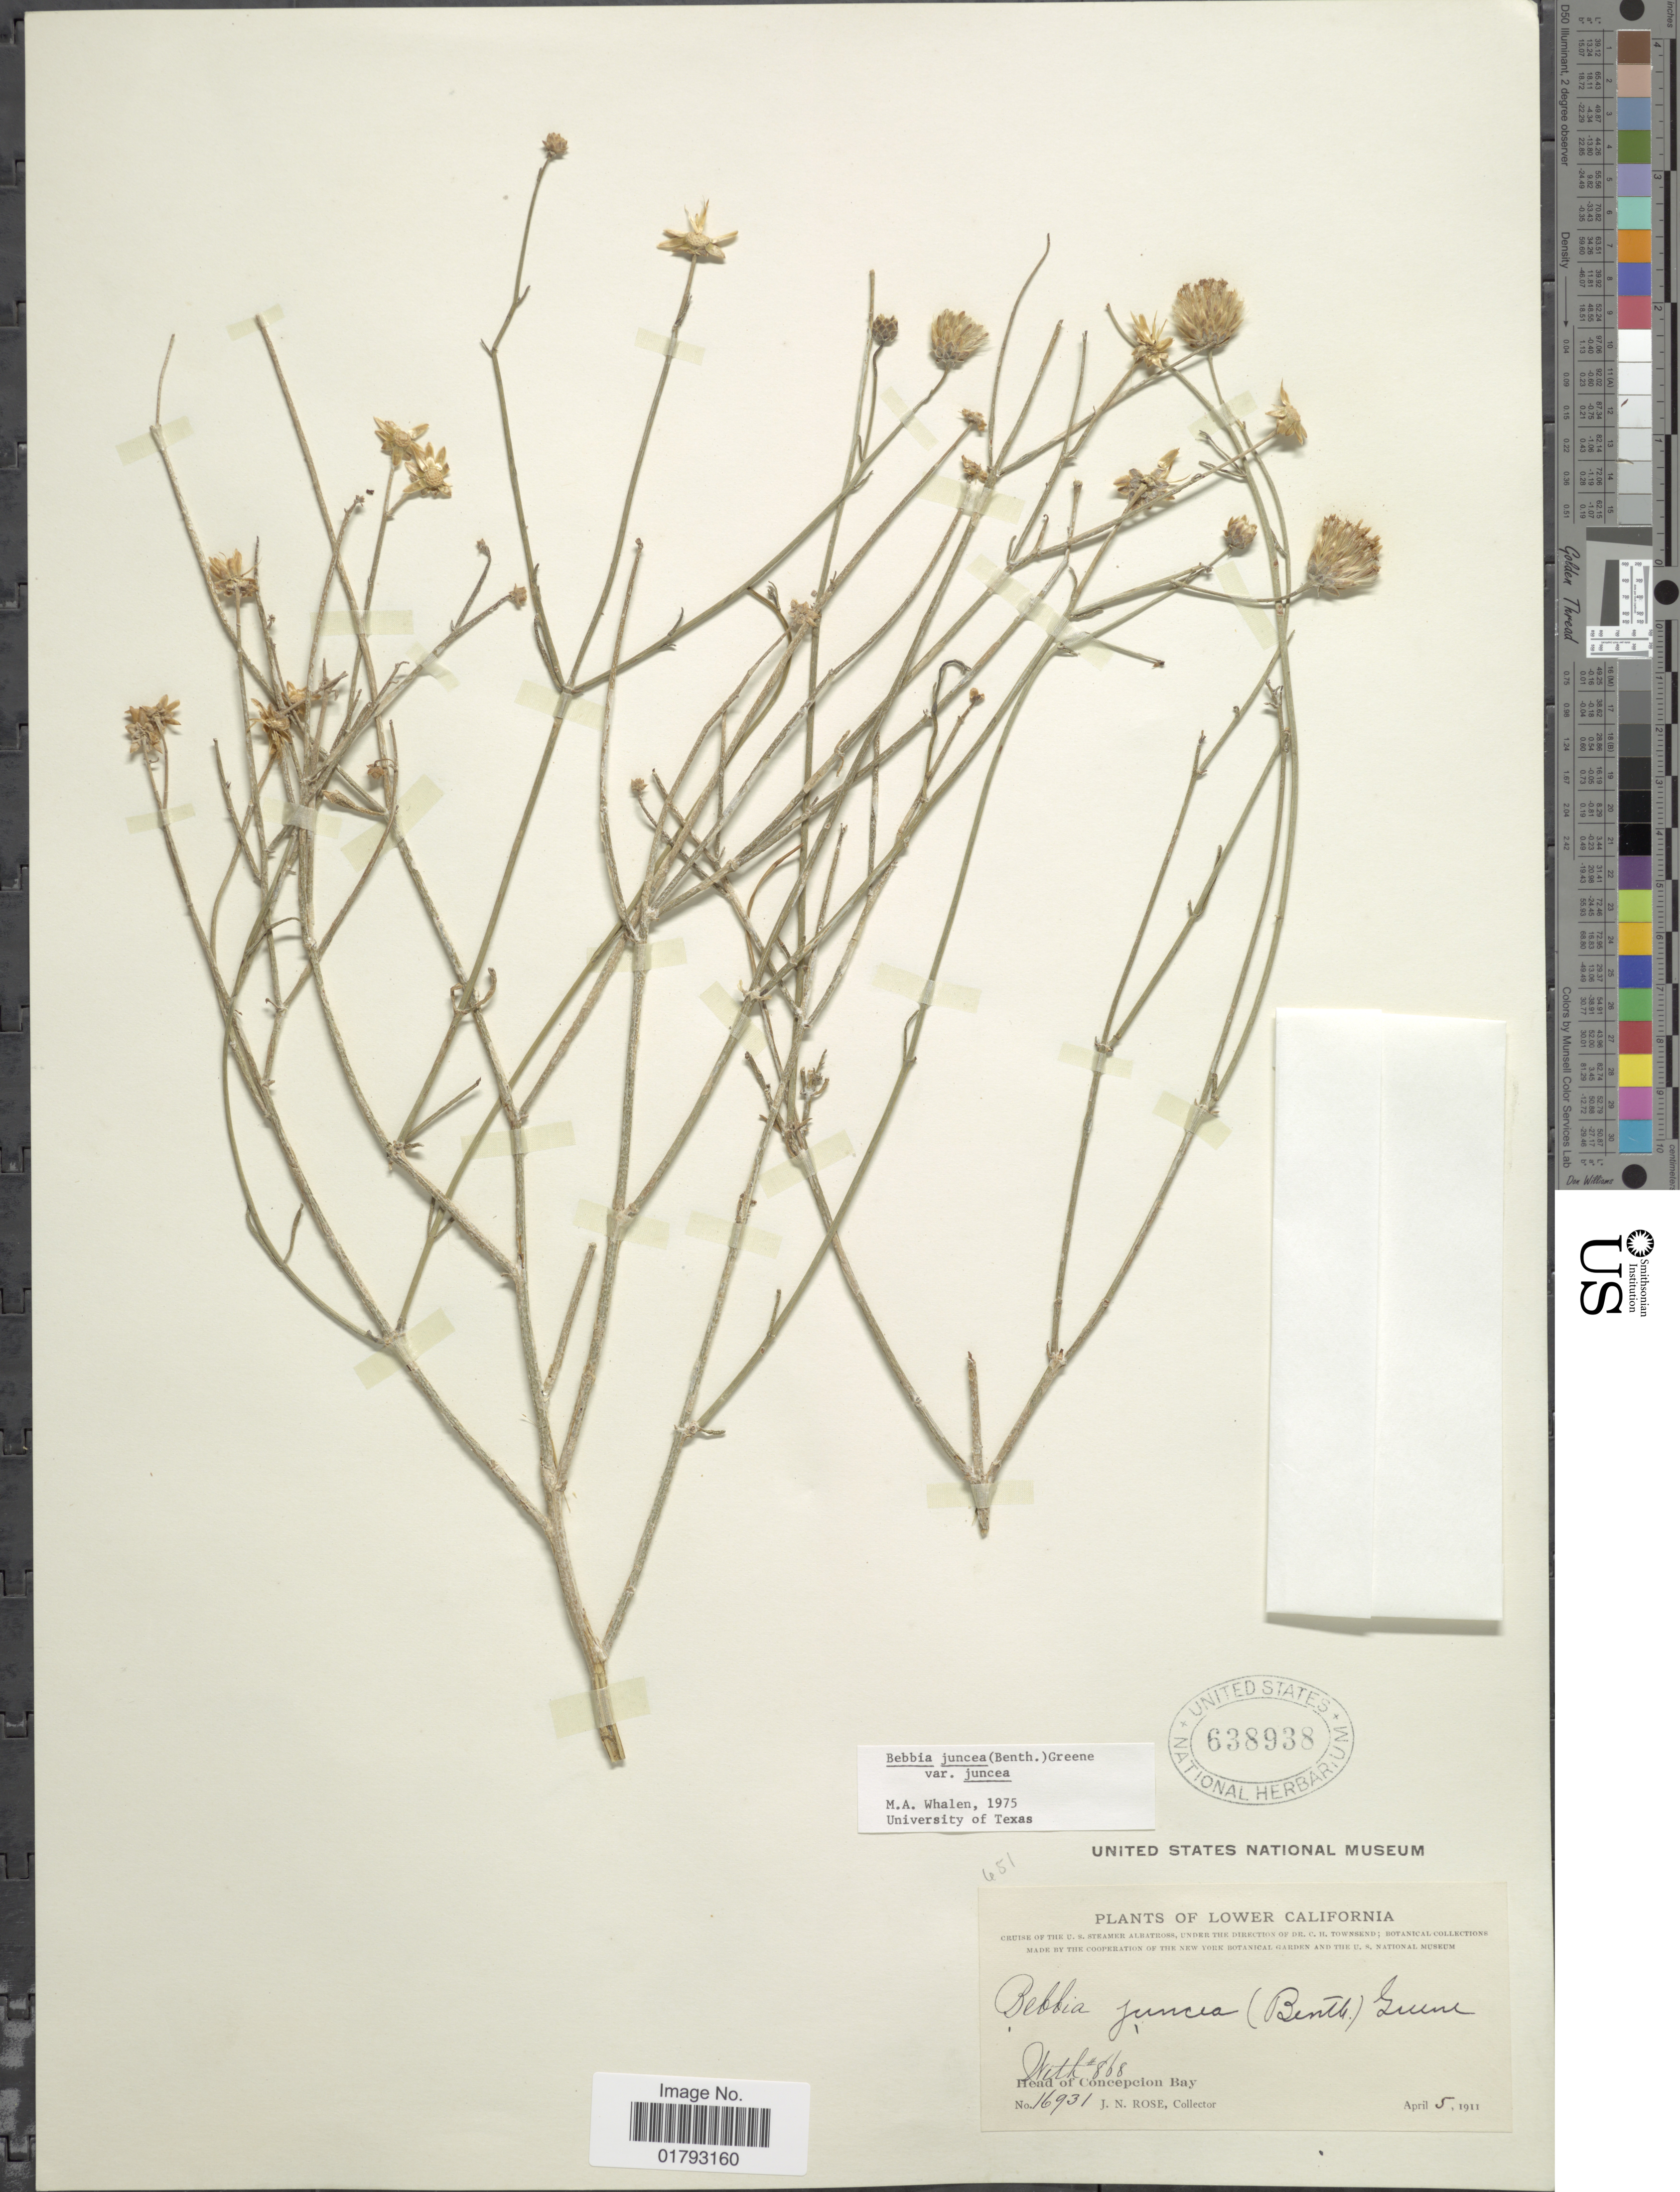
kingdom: Plantae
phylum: Tracheophyta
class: Magnoliopsida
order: Asterales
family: Asteraceae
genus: Bebbia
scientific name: Bebbia juncea var. juncea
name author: (Benth.) Greene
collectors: J. N. Rose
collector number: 16931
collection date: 1911-04-05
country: Mexico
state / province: Baja California Sur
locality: Lower California. Head of concepcion Bay.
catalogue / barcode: US 638938